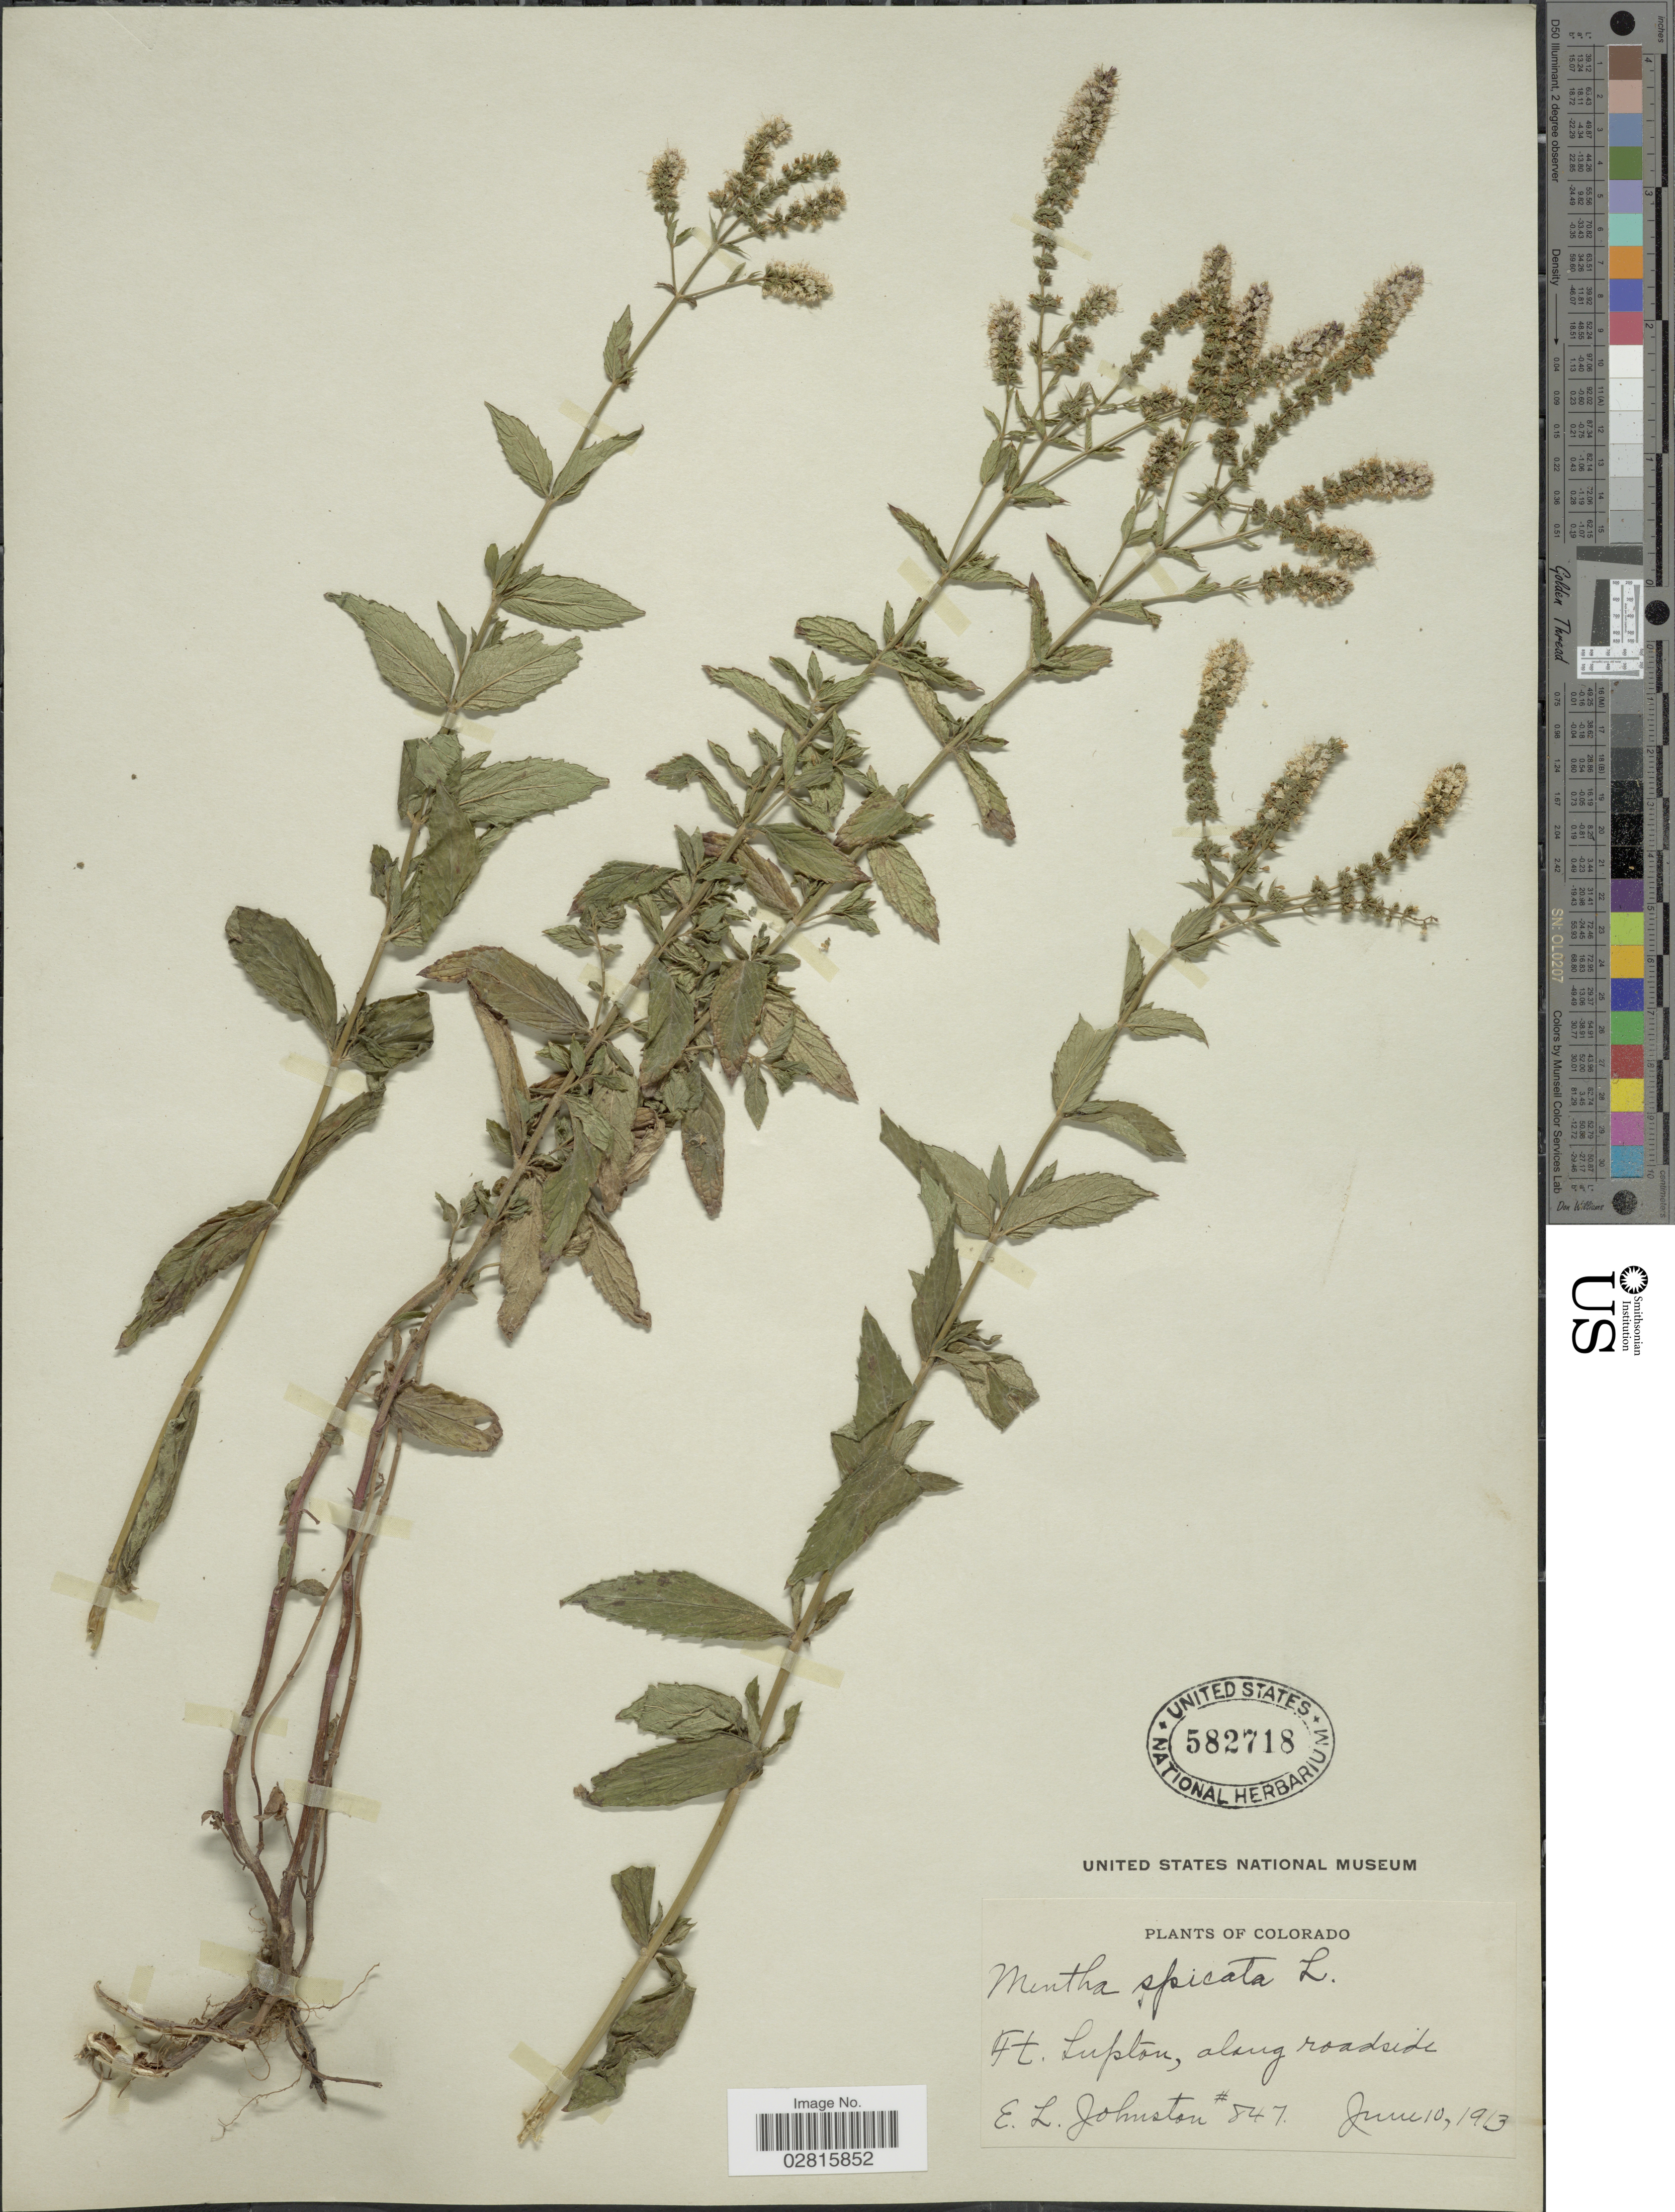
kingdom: Plantae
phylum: Tracheophyta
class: Magnoliopsida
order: Lamiales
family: Lamiaceae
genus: Mentha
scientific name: Mentha spicata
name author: L.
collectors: E. L. Johnston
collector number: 847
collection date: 1913-06-10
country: United States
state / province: Colorado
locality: Ft. Lupton, along roadside.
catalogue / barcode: US 582718